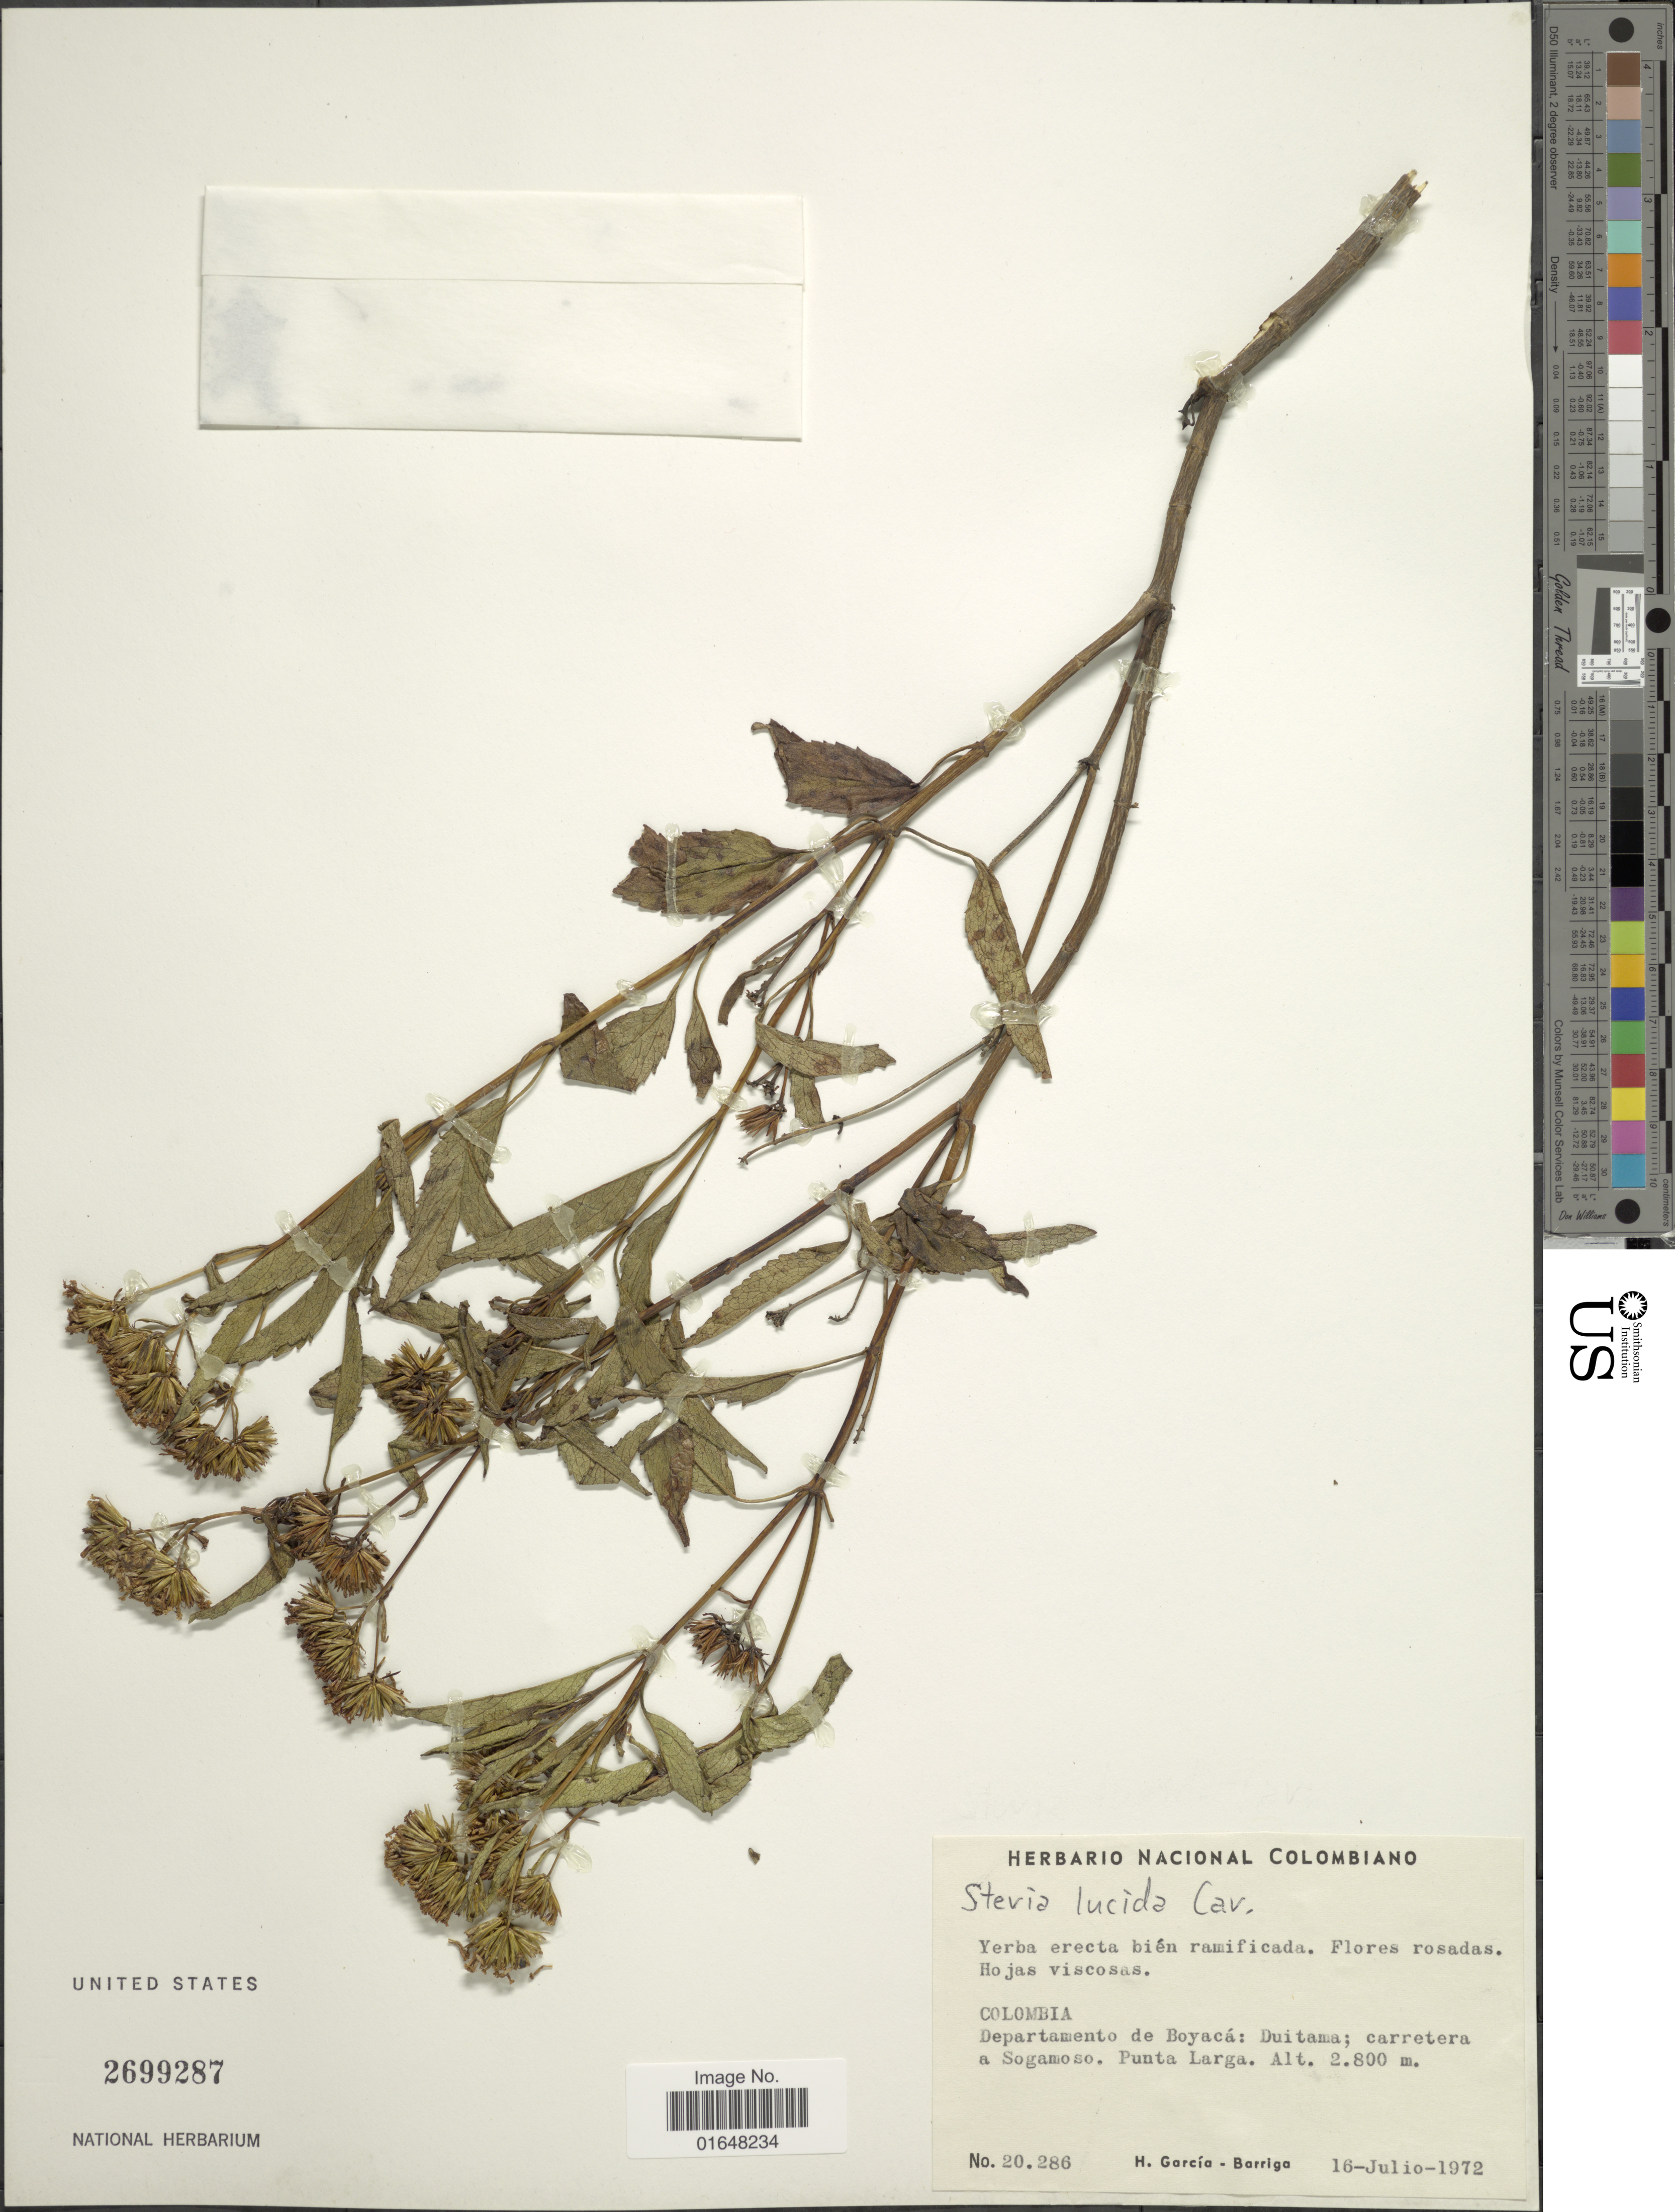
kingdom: Plantae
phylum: Tracheophyta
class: Magnoliopsida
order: Asterales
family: Asteraceae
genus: Stevia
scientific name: Stevia lucida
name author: Lag.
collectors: H. García Barriga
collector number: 20286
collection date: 1972-07-16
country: Colombia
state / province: Boyacá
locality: Duitama, carretera a Sogamoso, Punta Larga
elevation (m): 2800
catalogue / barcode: US 2699287